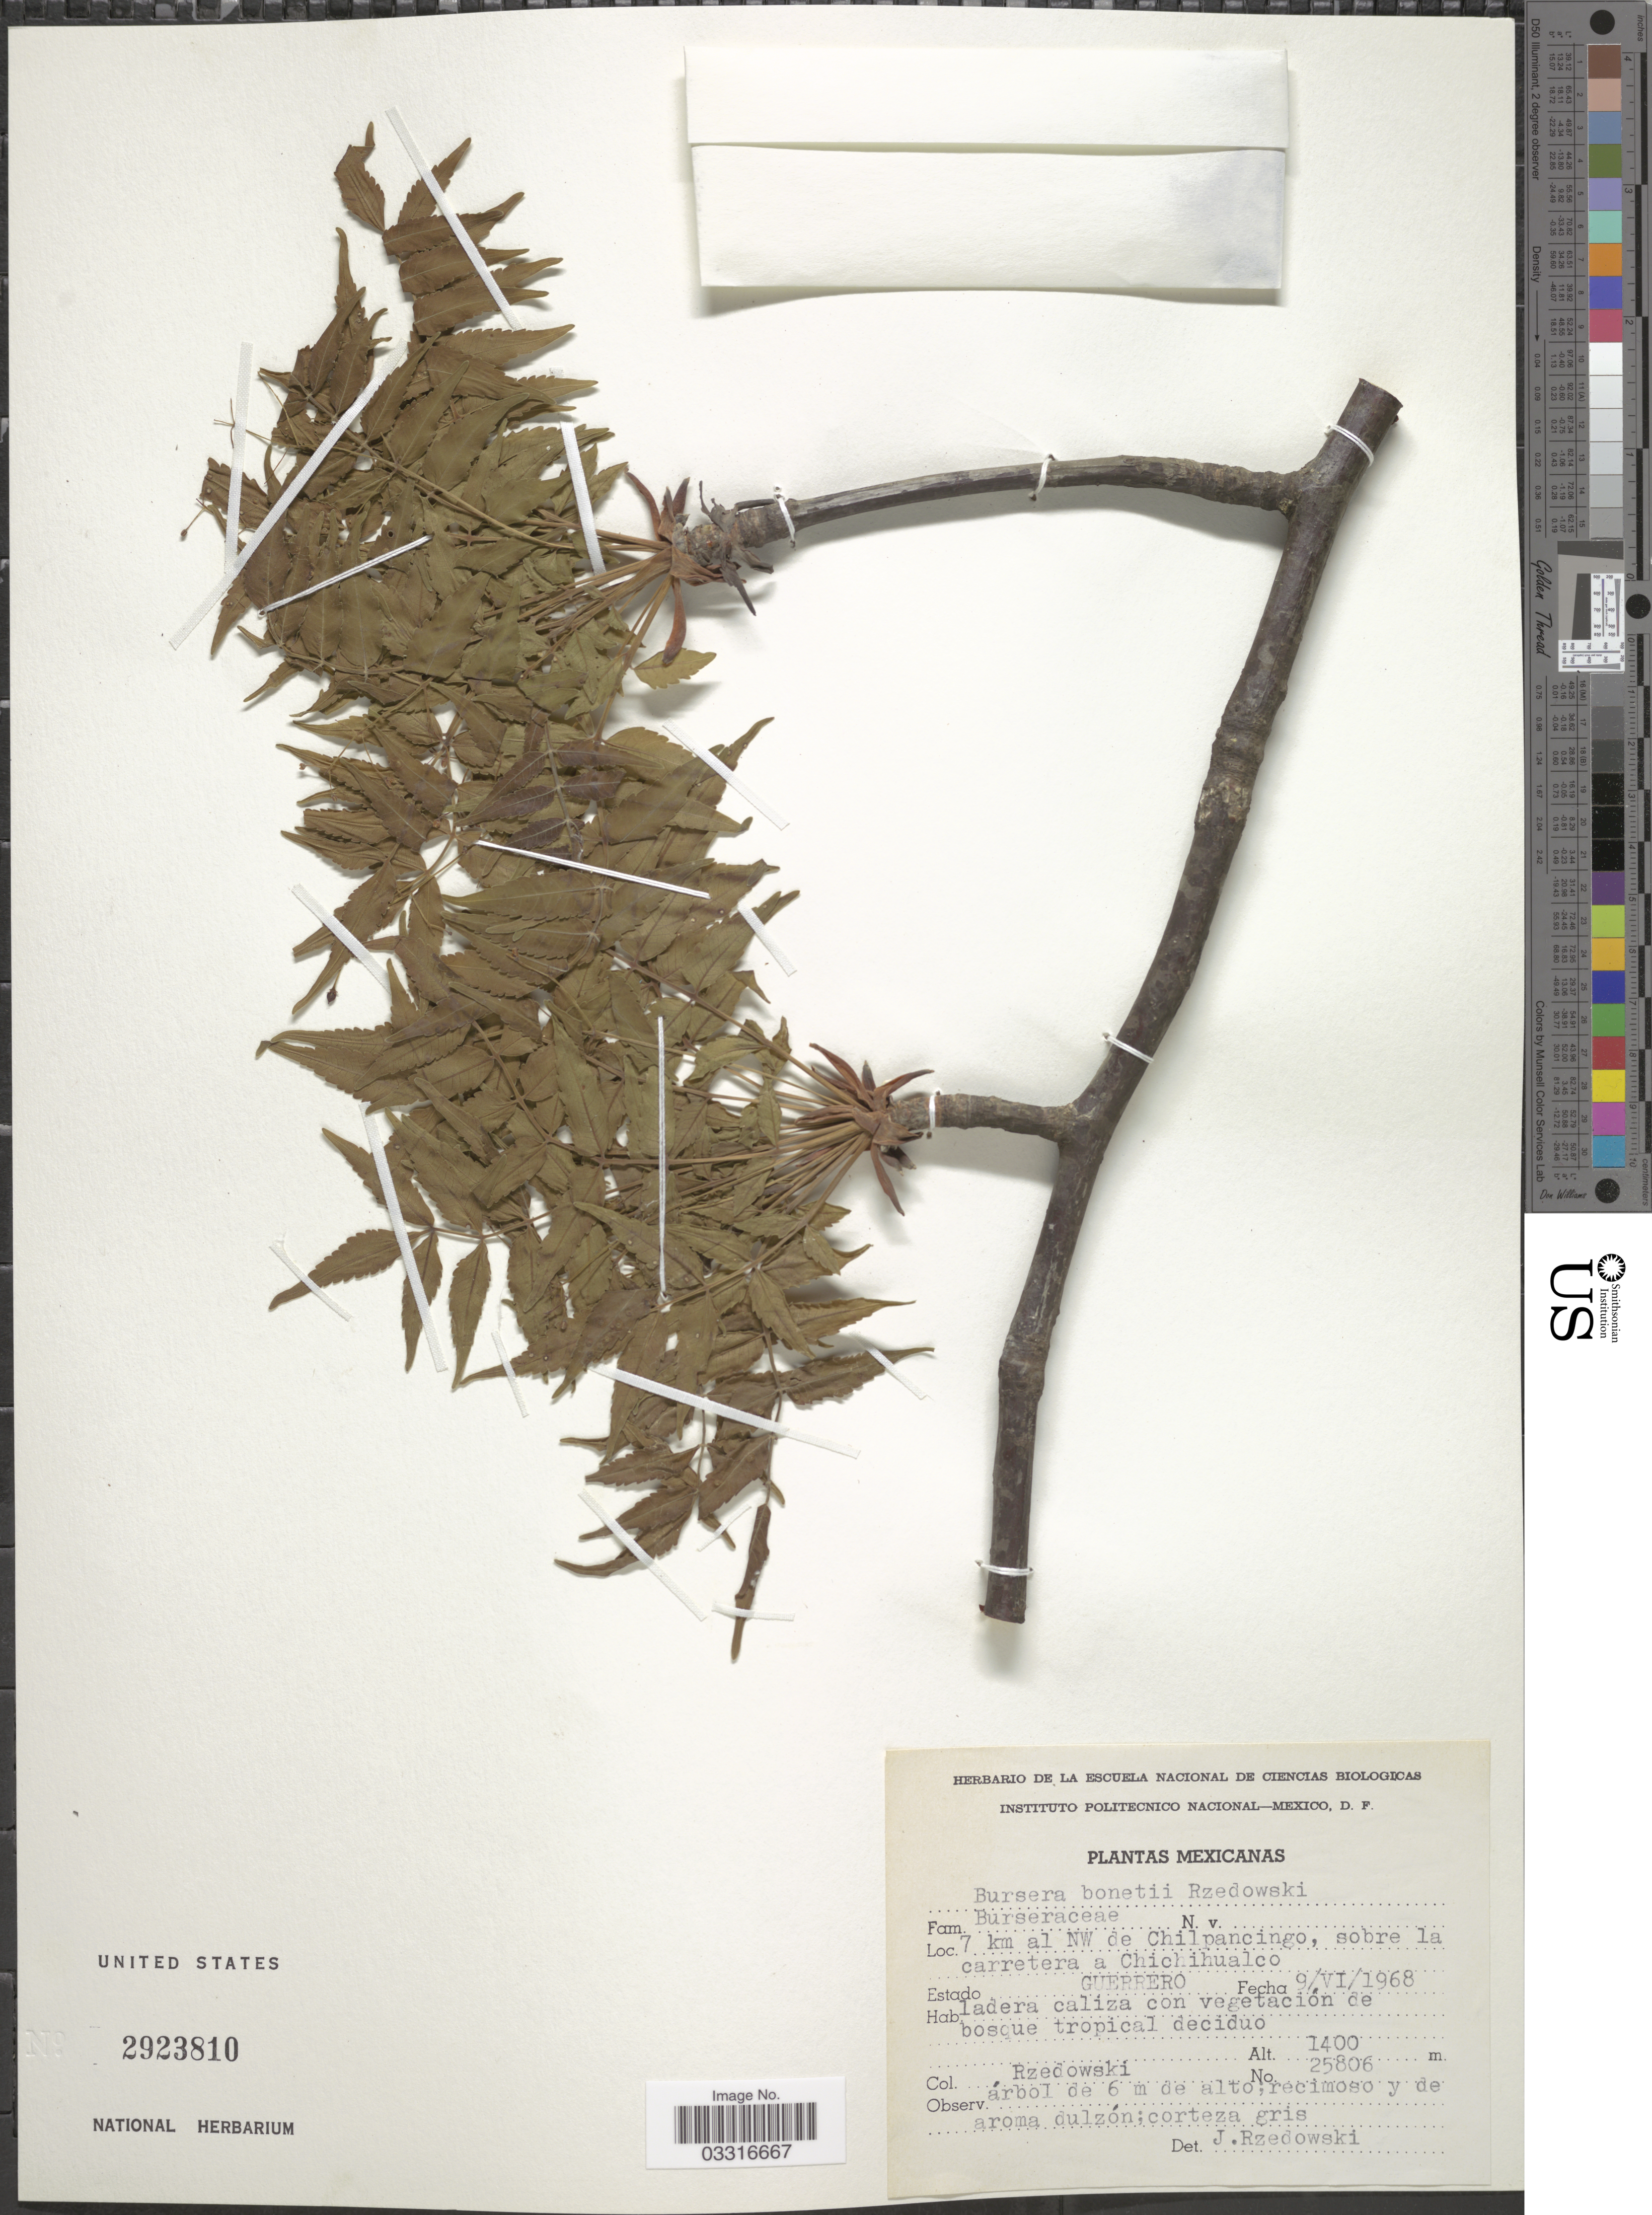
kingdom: Plantae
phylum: Tracheophyta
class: Magnoliopsida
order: Sapindales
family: Burseraceae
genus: Bursera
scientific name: Bursera bonetii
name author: Rzed.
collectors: Rzedowski, --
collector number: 25806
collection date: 1968-06-09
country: Mexico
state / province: Guerrero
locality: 7 km al NW de Chilpancingo, sobre la carretera a Chichihualco.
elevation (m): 1400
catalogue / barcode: US 2923810